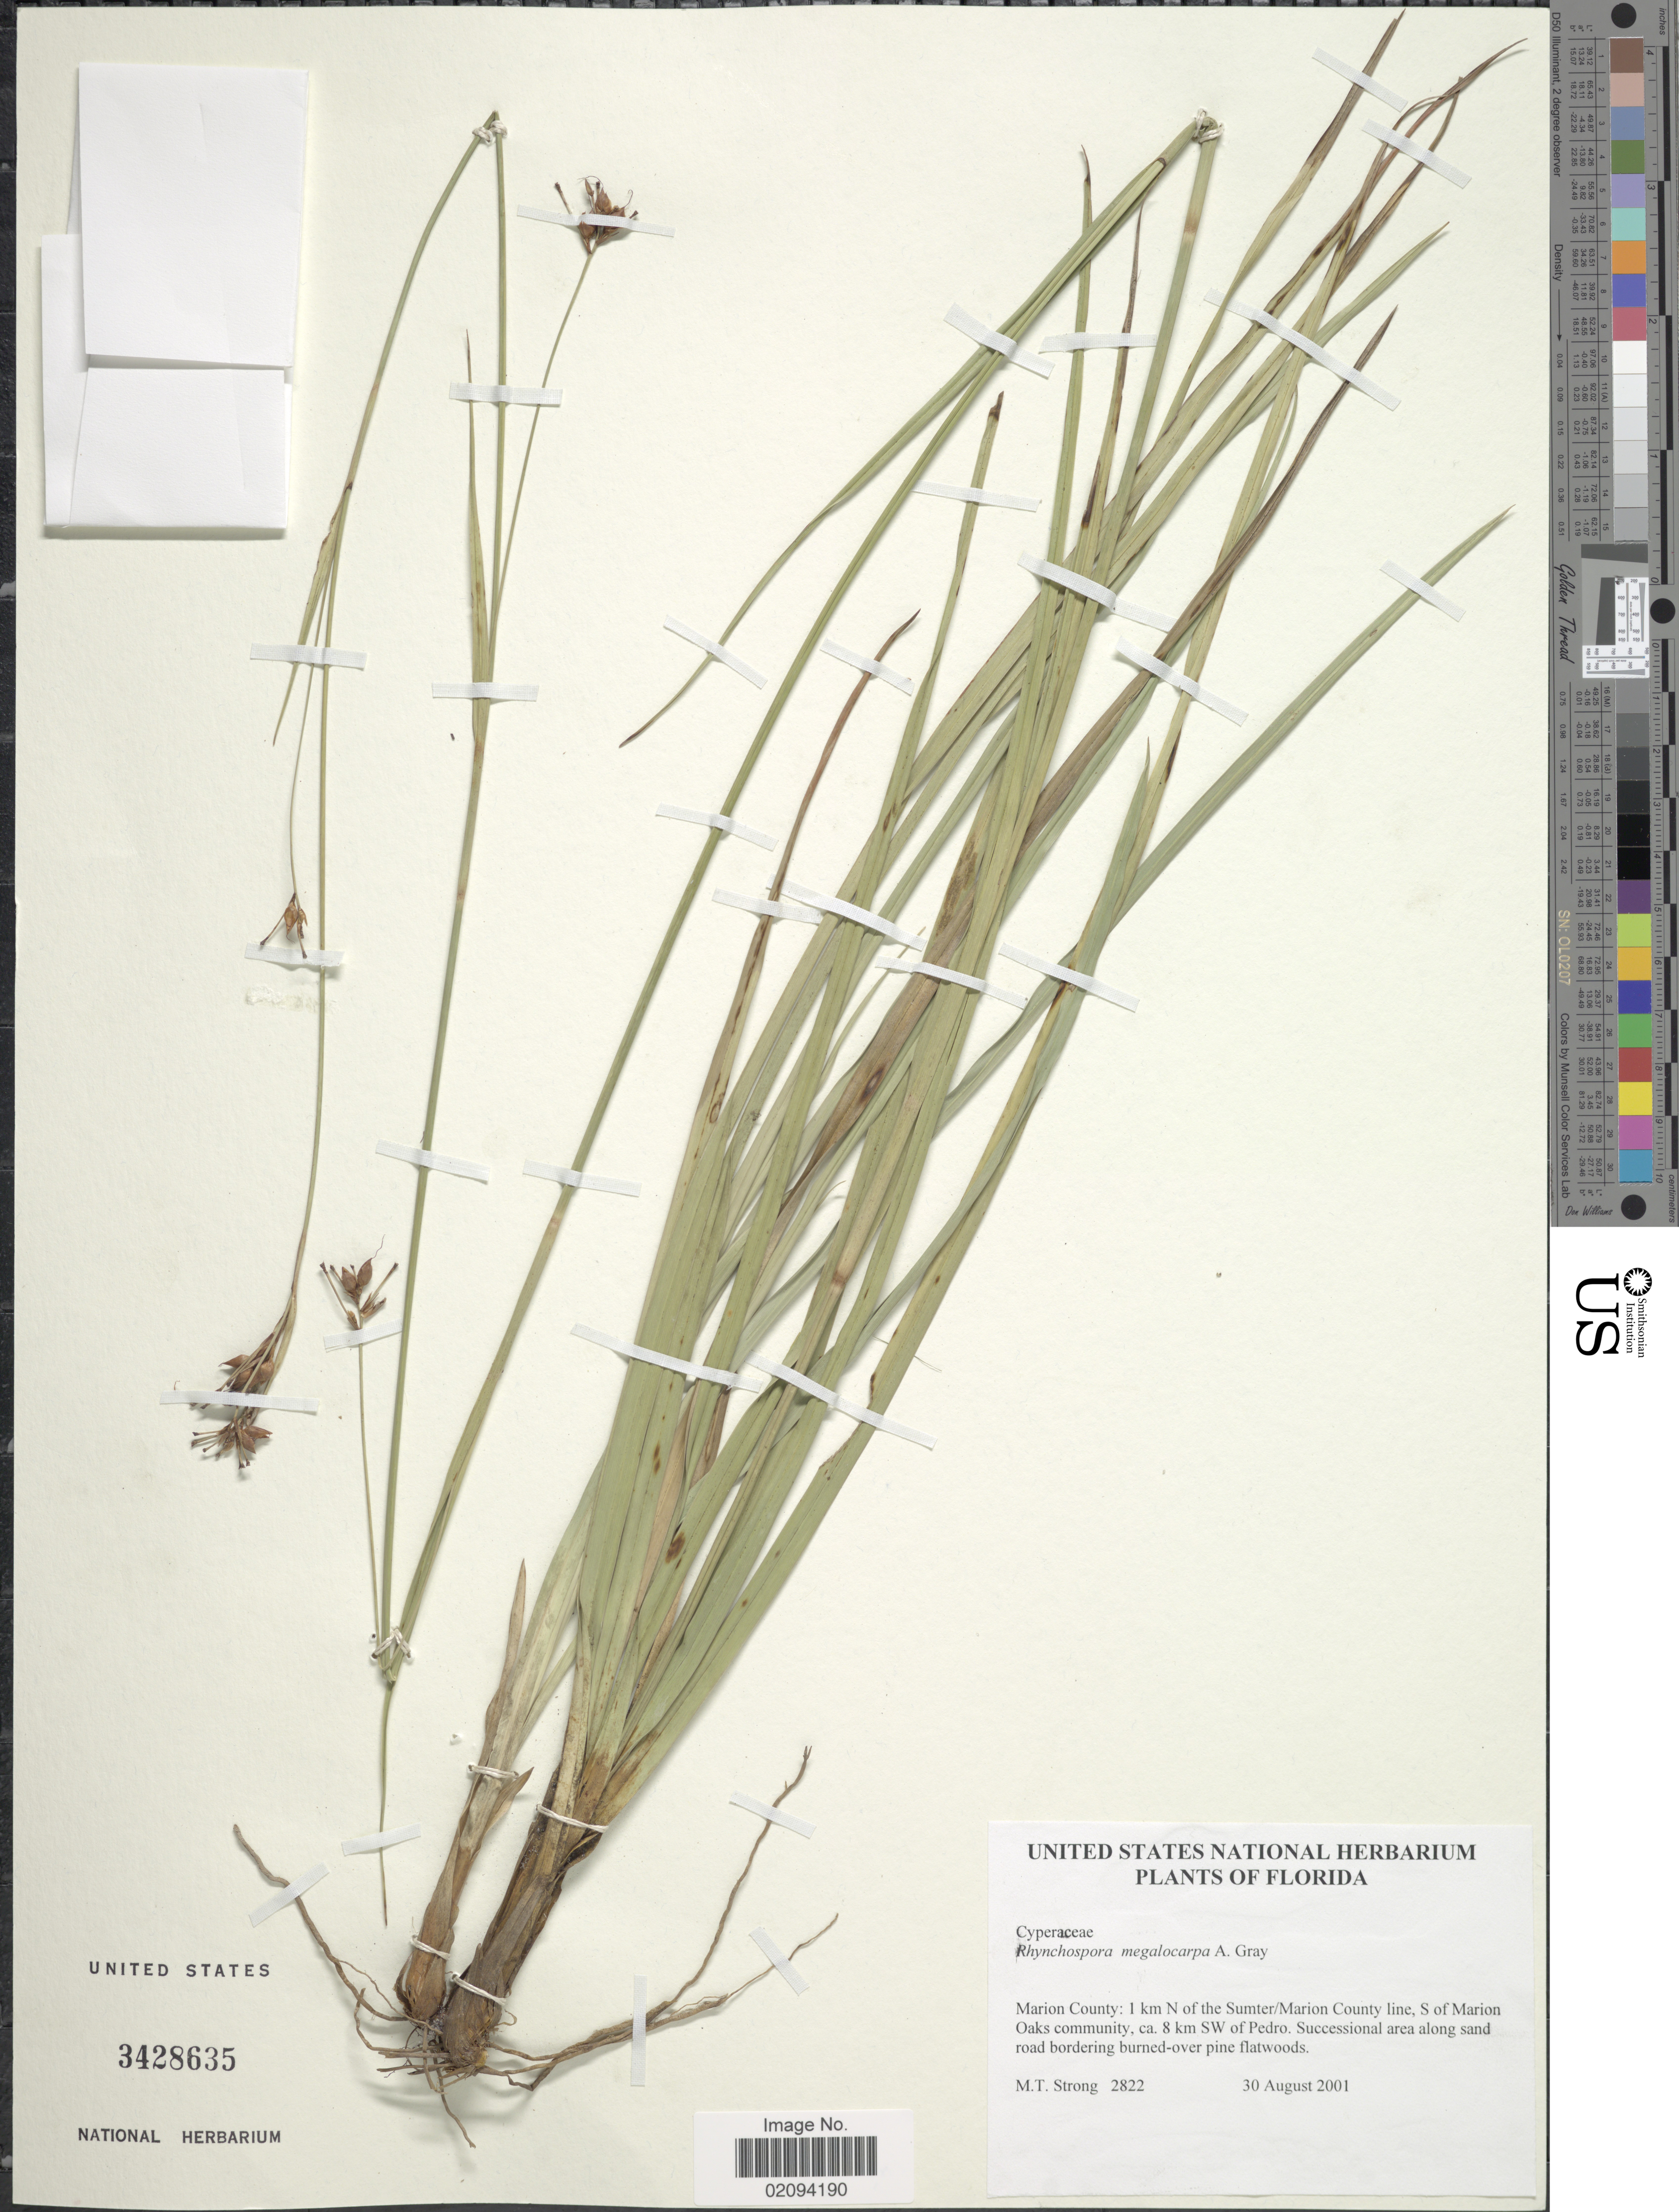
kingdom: Plantae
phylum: Tracheophyta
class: Liliopsida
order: Poales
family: Cyperaceae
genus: Rhynchospora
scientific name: Rhynchospora megalocarpa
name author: A. Gray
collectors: M. T. Strong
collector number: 2822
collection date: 2001-08-30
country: United States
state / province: Florida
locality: Marion County: 1 km N of the Sumter/Marion County line, S of Marion Oaks community, ca. 8 km SW of Pedro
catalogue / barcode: US 3428635